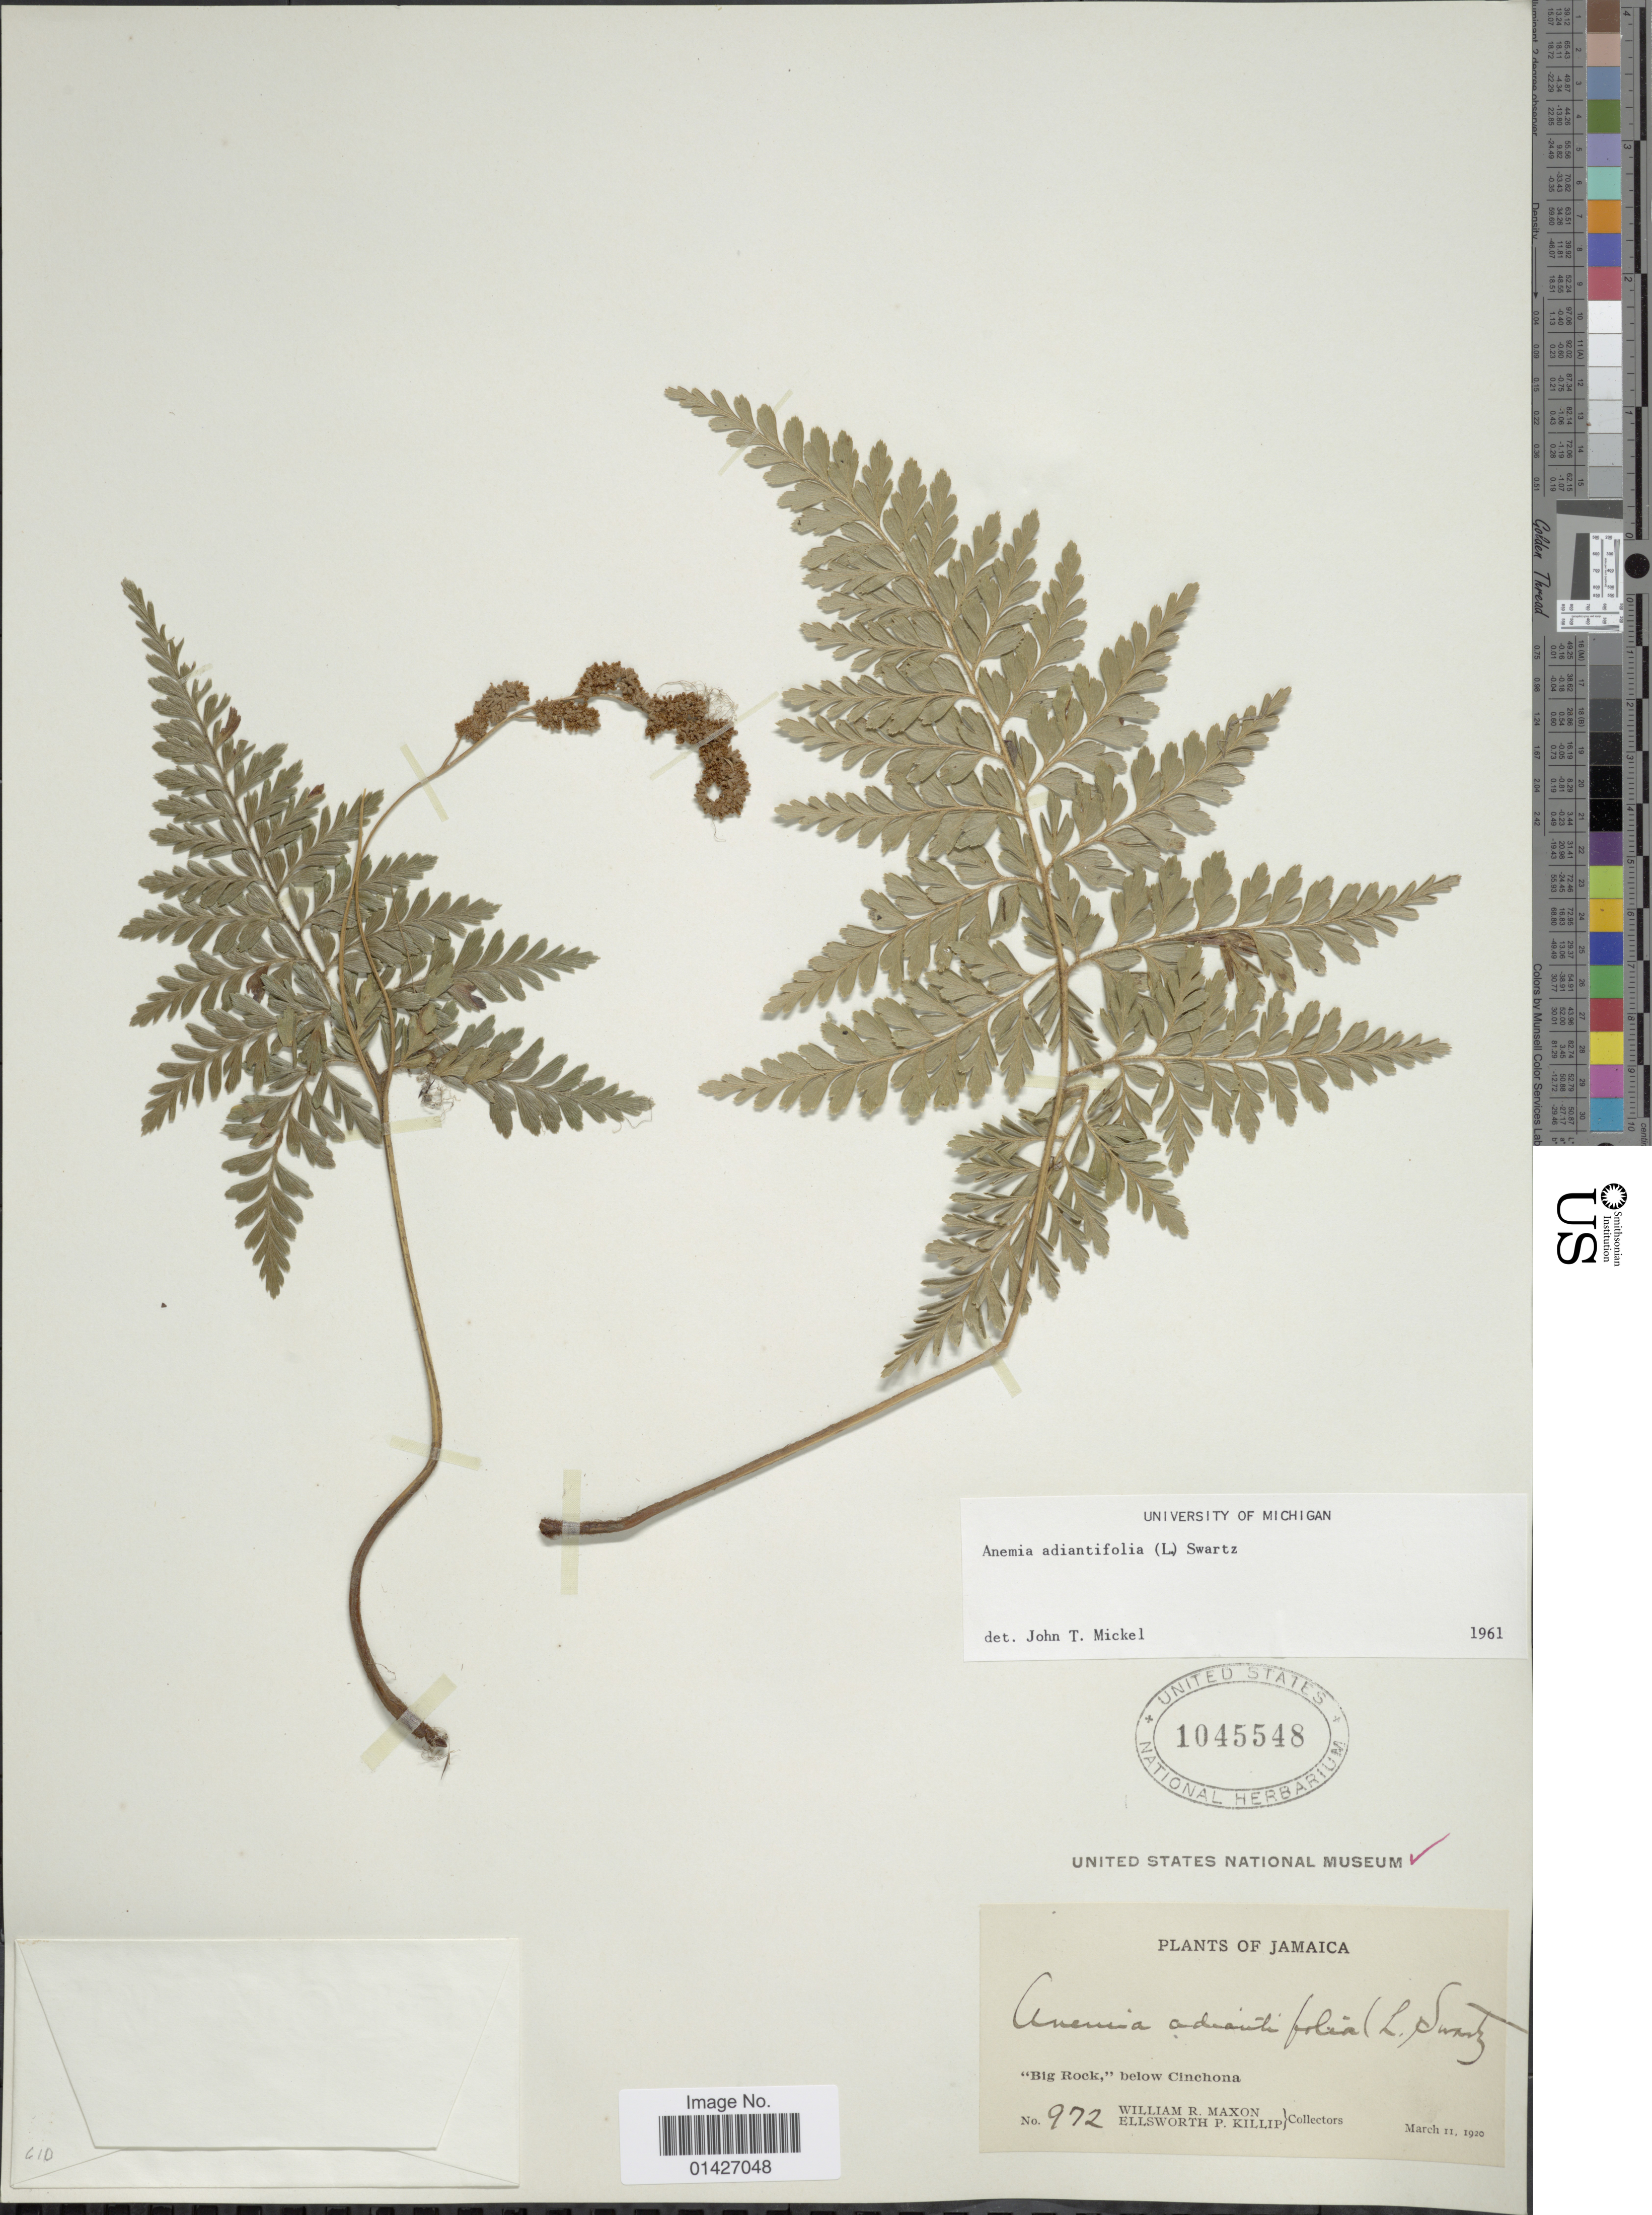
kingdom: Plantae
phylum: Tracheophyta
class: Polypodiopsida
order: Schizaeales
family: Anemiaceae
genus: Anemia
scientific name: Anemia adiantifolia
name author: (L.) Sw.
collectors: W. R. Maxon & E. P. Killip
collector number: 972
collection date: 1920-03-11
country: Jamaica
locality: Big Rock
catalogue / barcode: US 1045548